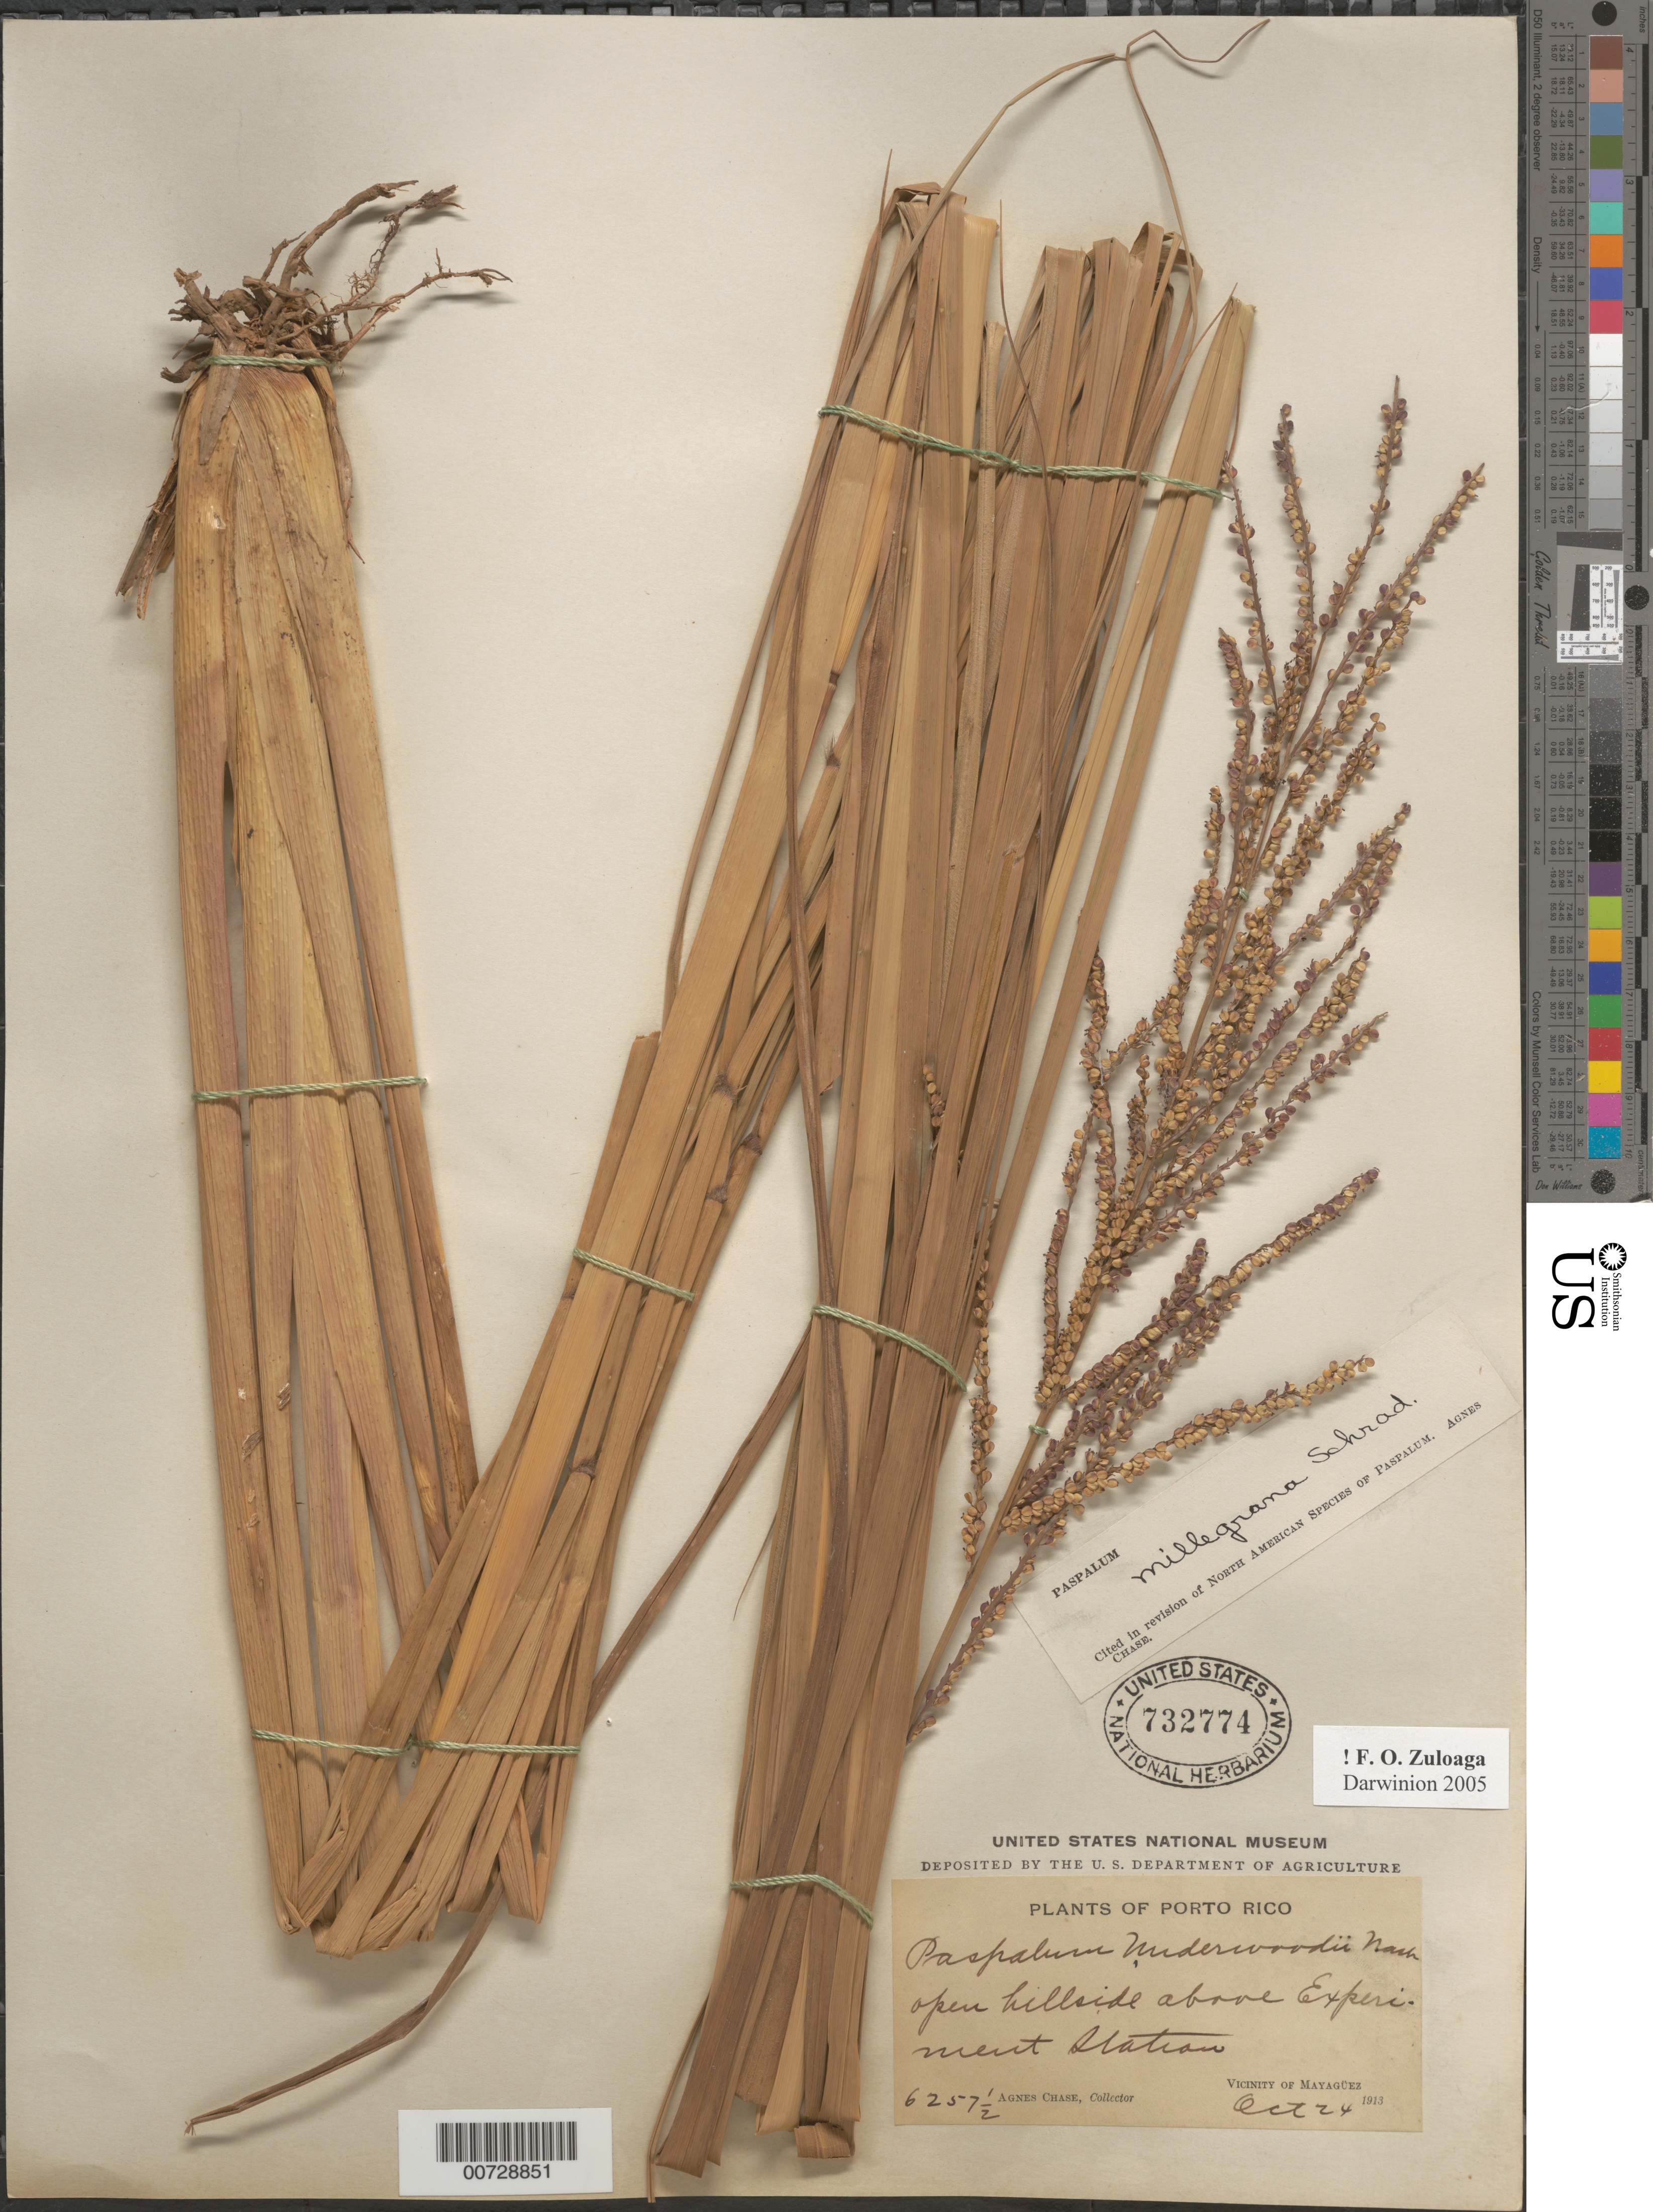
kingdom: Plantae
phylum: Tracheophyta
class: Liliopsida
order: Poales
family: Poaceae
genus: Paspalum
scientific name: Paspalum millegrana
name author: Schrad.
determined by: Chase, [M.] Agnes, (US)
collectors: A. Chase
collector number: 6257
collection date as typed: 24 Oct 1913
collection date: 1913-10-24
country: Puerto Rico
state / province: Mayagüez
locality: Exp. Station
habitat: Open hillside above Exp. Station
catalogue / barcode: US 732774